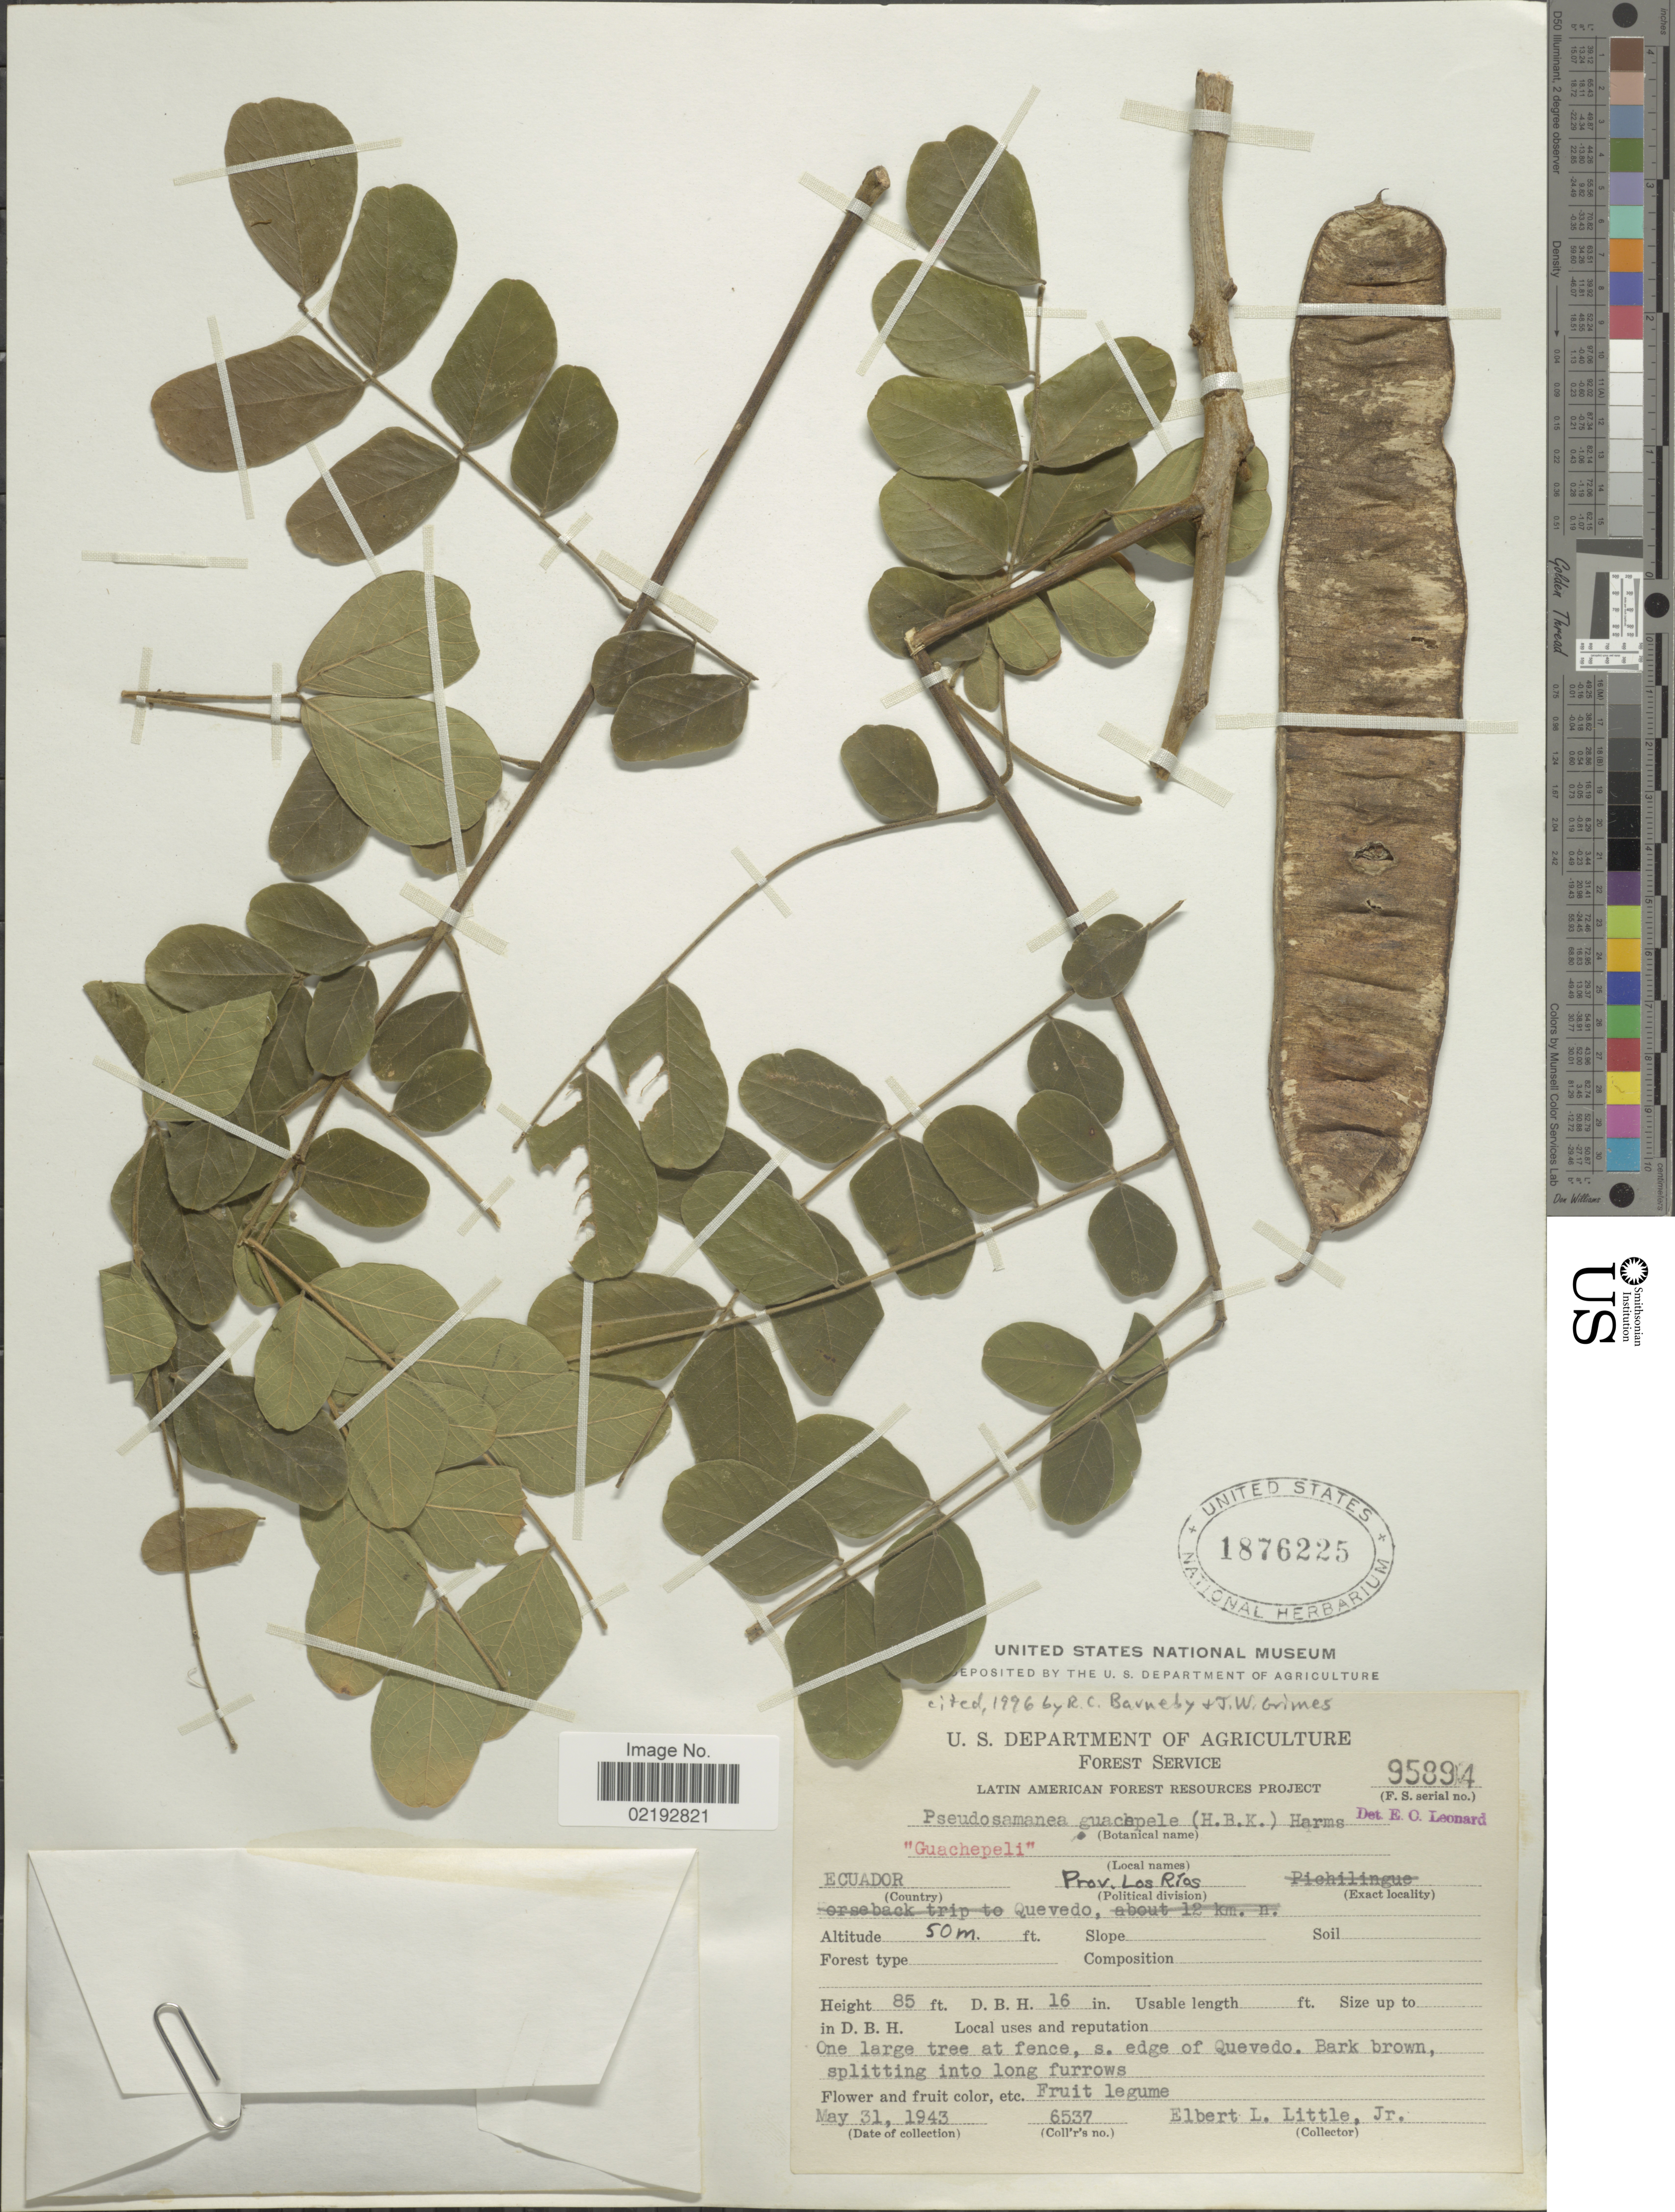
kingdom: Plantae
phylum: Tracheophyta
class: Magnoliopsida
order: Fabales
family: Fabaceae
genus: Pseudosamanea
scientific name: Pseudosamanea guachapele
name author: (Kunth) Harms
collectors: E. L. Little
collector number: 6537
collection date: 1943-05-31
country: Ecuador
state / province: Los Ríos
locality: Quevedo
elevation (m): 50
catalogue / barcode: US 1876225